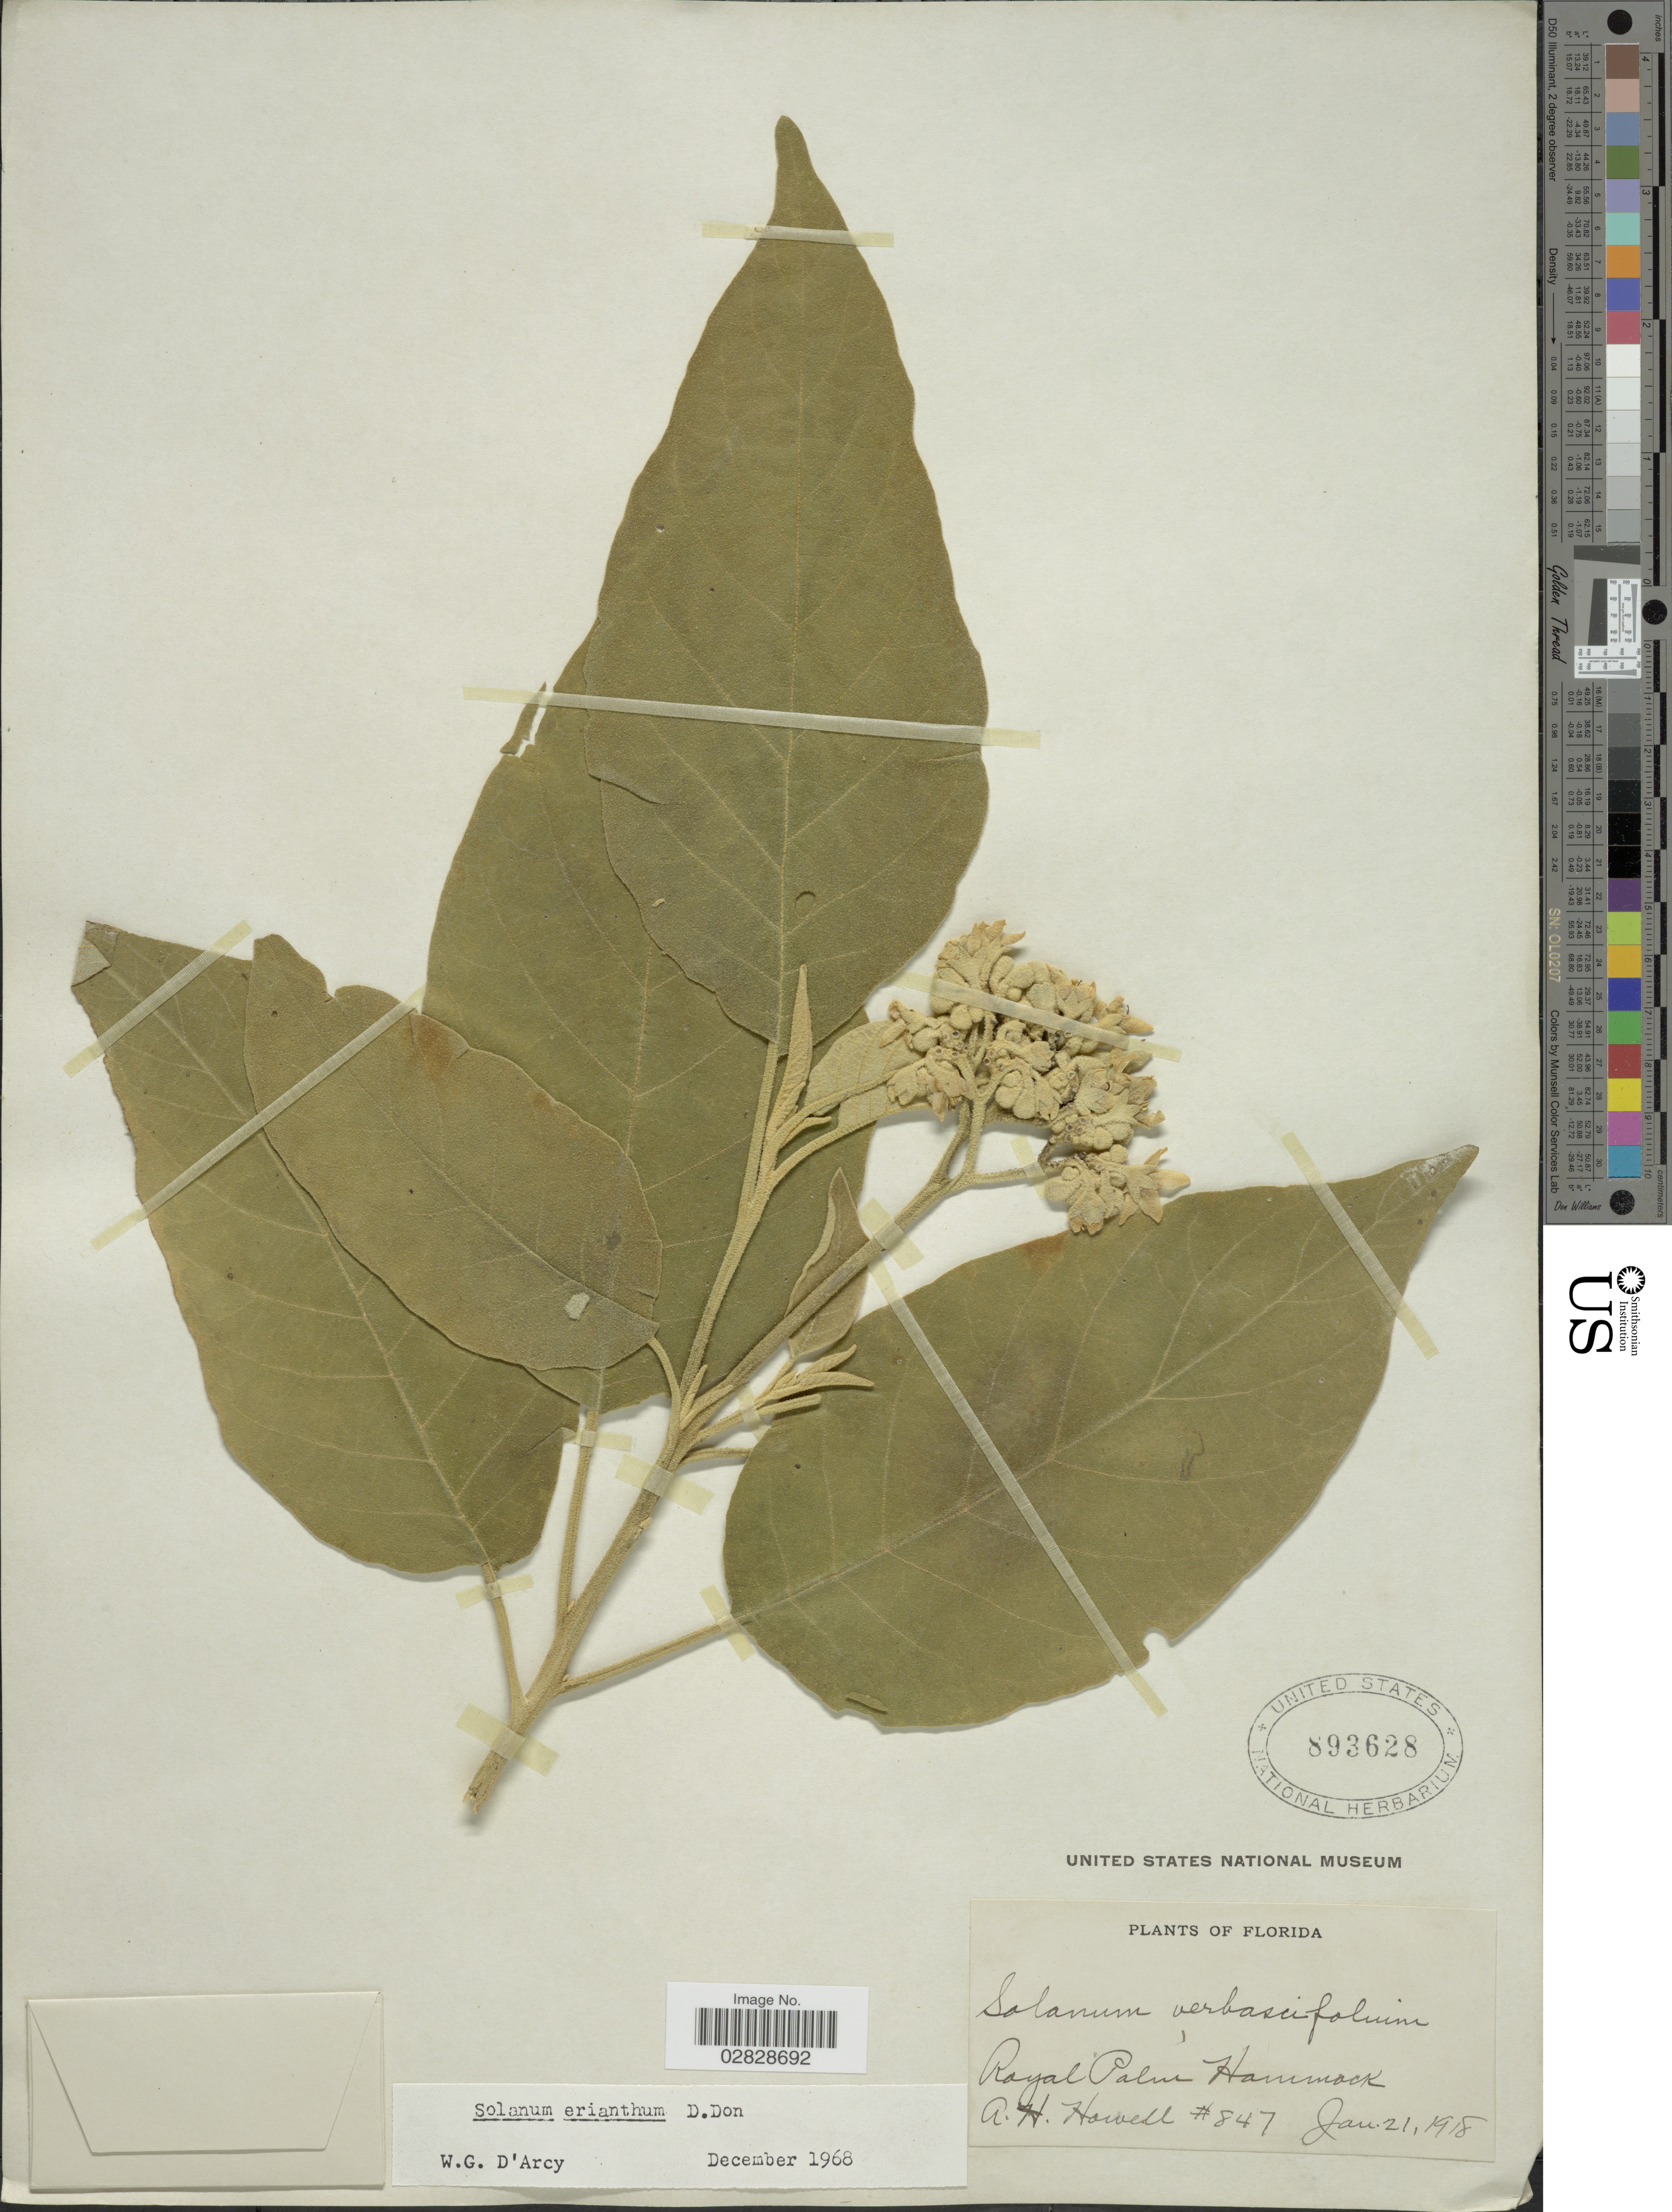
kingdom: Plantae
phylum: Tracheophyta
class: Magnoliopsida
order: Solanales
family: Solanaceae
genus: Solanum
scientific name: Solanum erianthum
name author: D. Don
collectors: A. Howell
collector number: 847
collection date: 1918-01-21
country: United States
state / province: Florida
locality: Royal Palm Hammock.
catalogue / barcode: US 893628